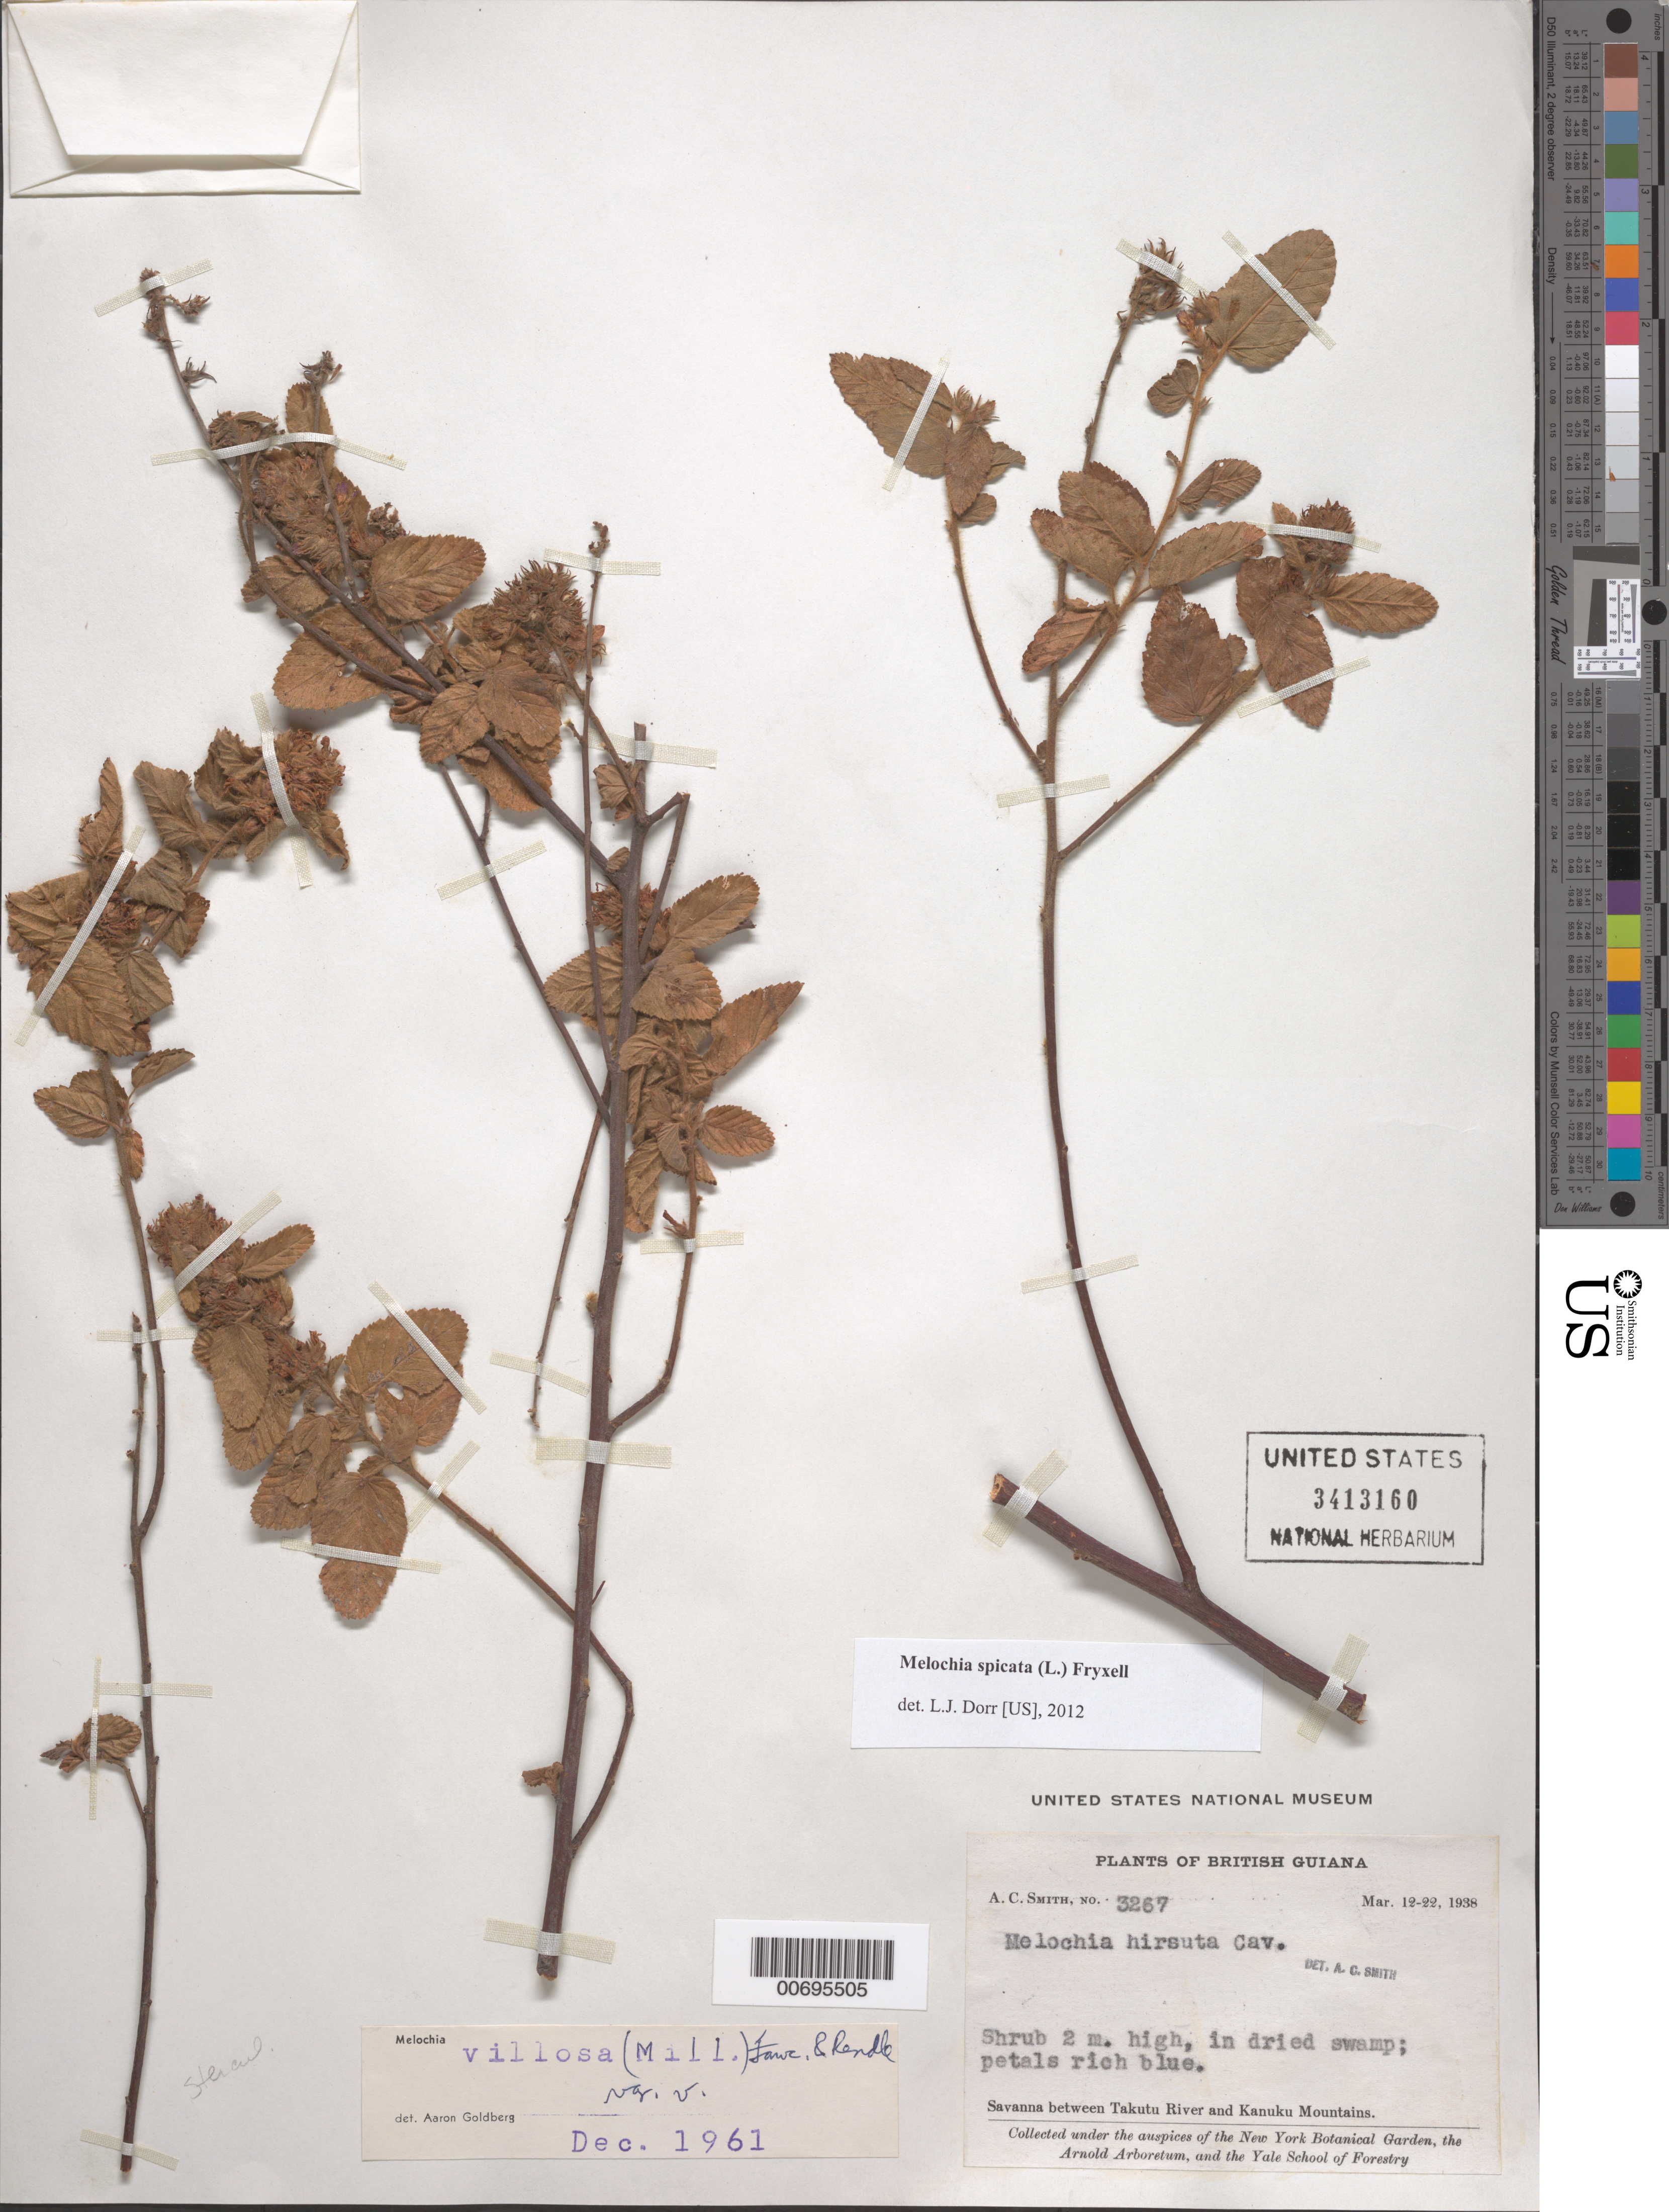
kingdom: Plantae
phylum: Tracheophyta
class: Magnoliopsida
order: Malvales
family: Malvaceae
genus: Melochia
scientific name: Melochia spicata var. spicata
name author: (L.) Fryxell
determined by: Dorr, L. J., (BOT), Smithsonian Institution - National Museum of Natural History (UNITED STATES)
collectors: A. C. Smith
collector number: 3267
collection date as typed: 12-Mar-38 to 22-Mar-38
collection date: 1938-03-12/1938-03-22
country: Guyana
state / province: U. Takutu-U. Essequibo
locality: Kanuku Mts., savanna betw. mts. and Takutu R.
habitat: In dried swamp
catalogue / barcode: US 3413160